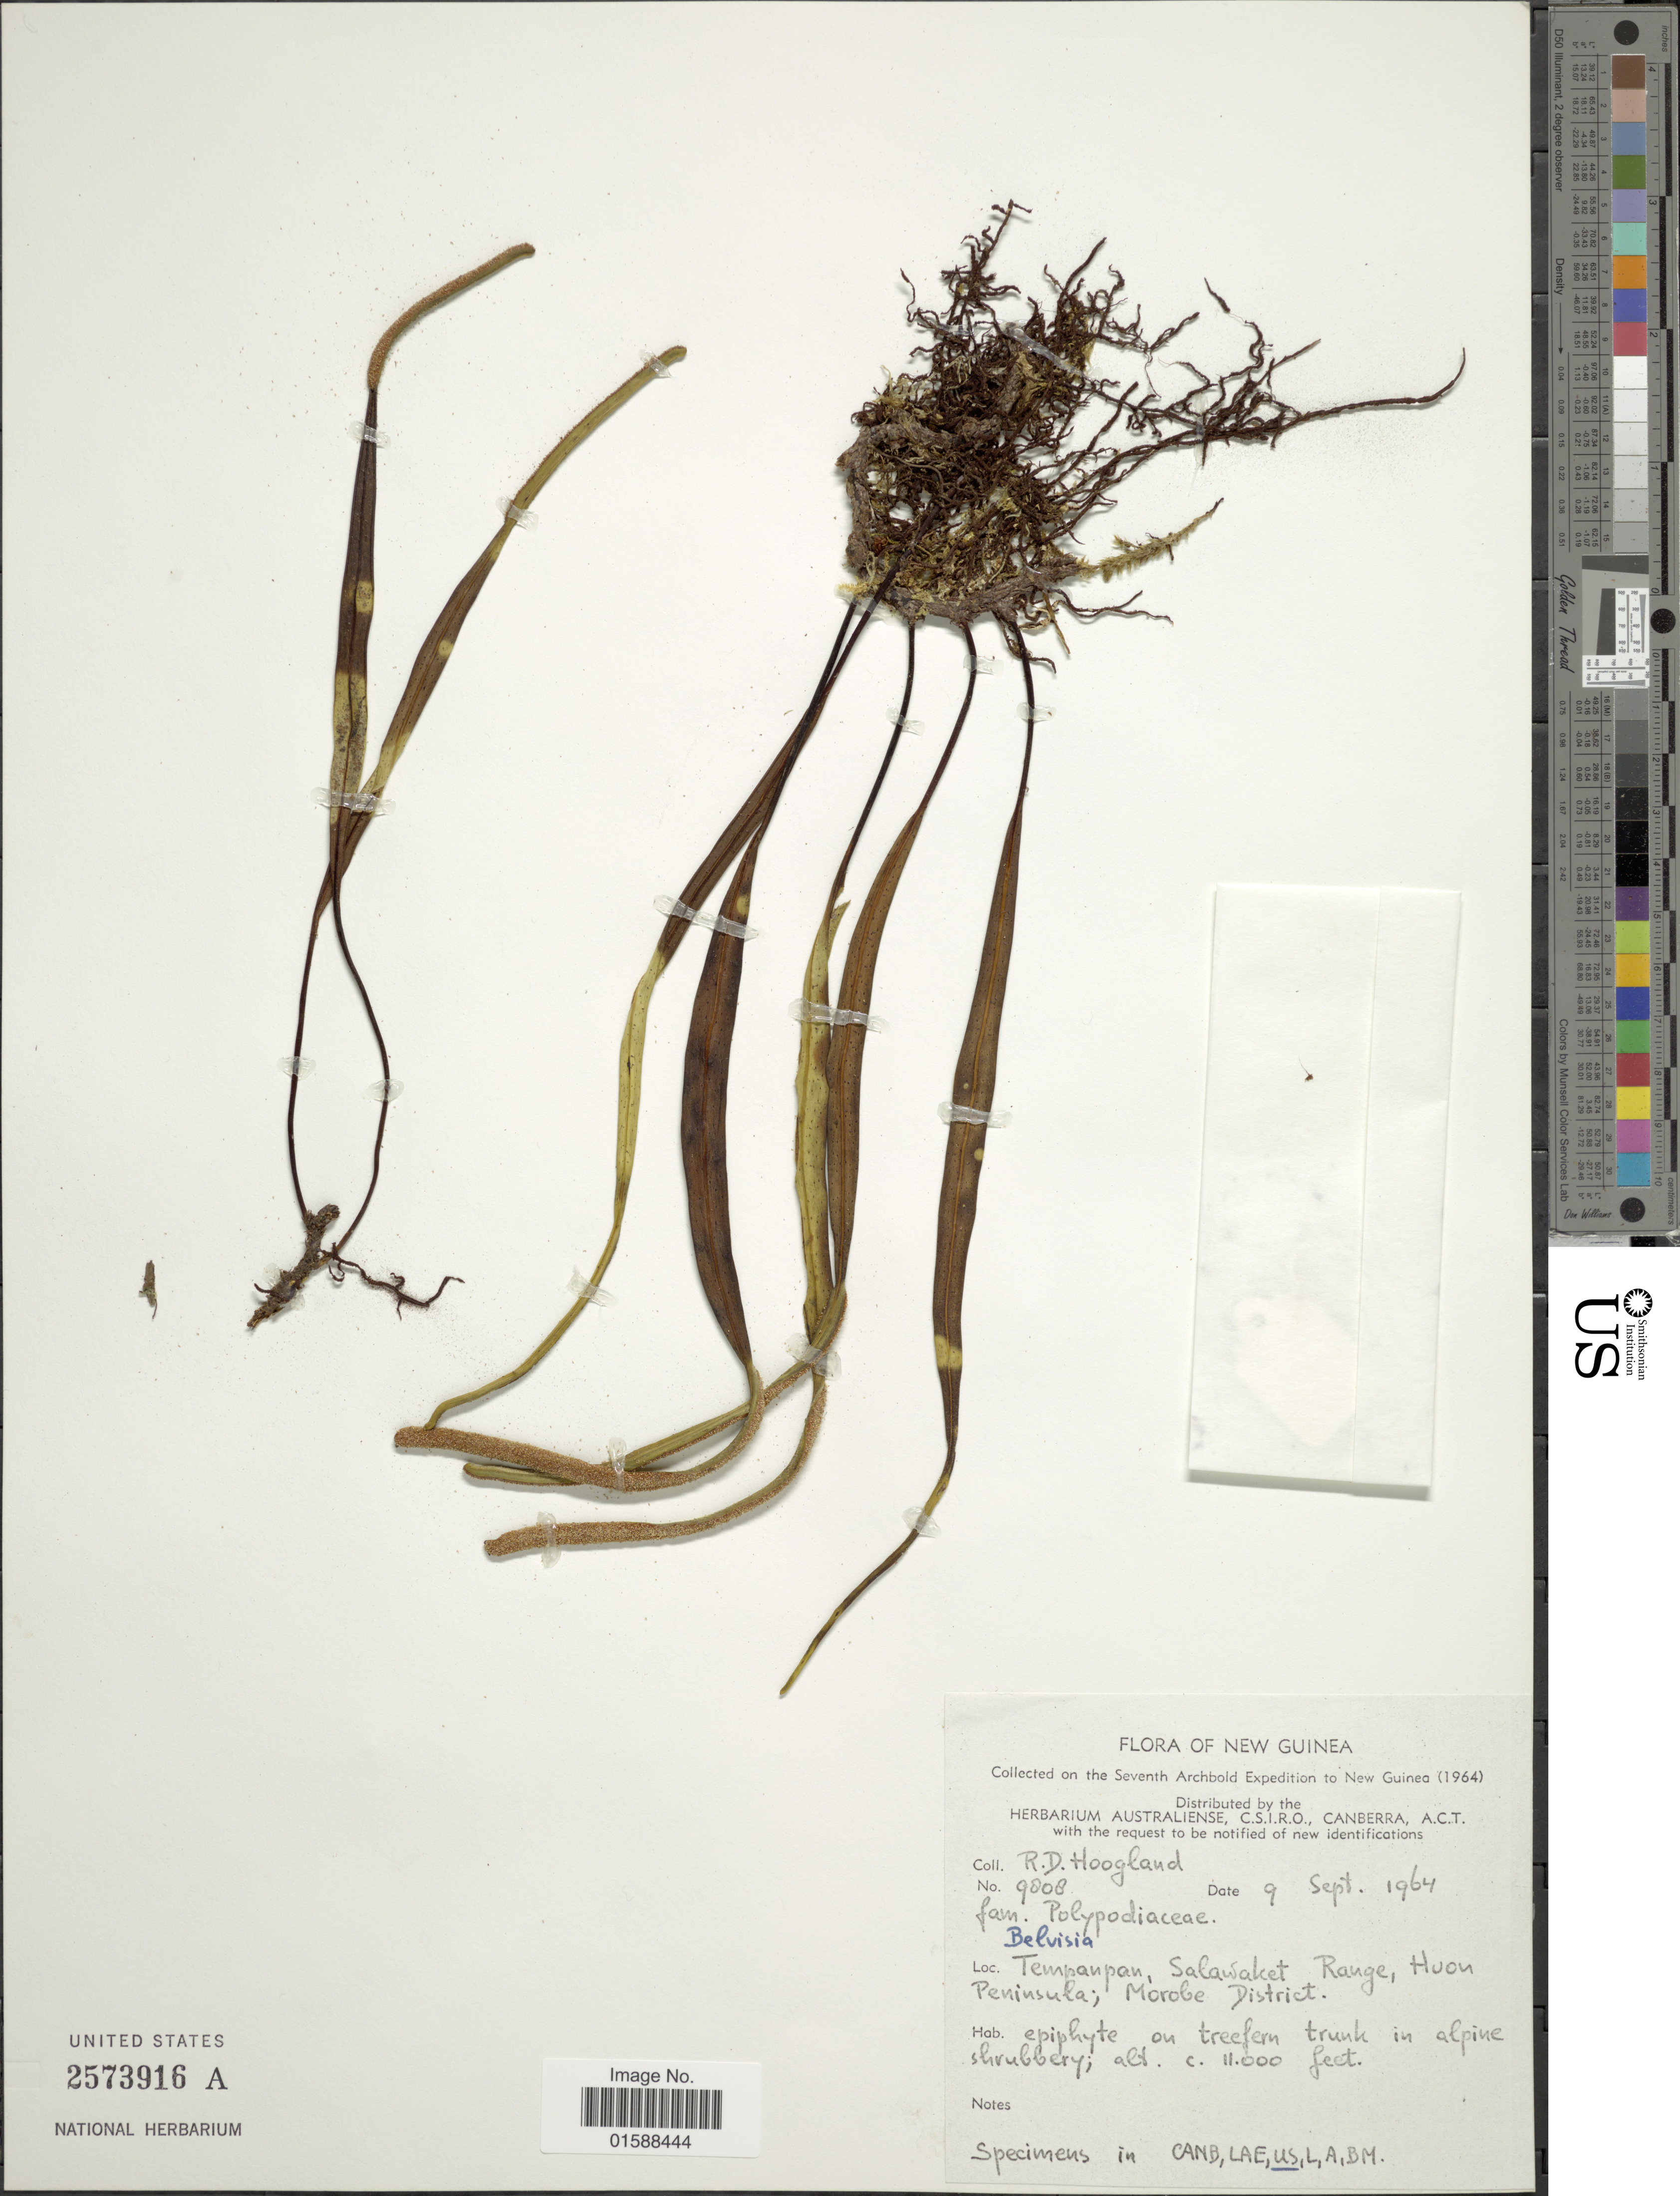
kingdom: Plantae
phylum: Tracheophyta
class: Polypodiopsida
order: Polypodiales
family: Polypodiaceae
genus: Lepisorus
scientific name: Lepisorus sp.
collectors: R. D. Hoogland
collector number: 9808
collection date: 1964-09-09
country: Papua New Guinea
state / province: Morobe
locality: New Guinea. Tempanpan, Salawaket Range, Huon Peninsula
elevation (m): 3353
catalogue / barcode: US 2573916A